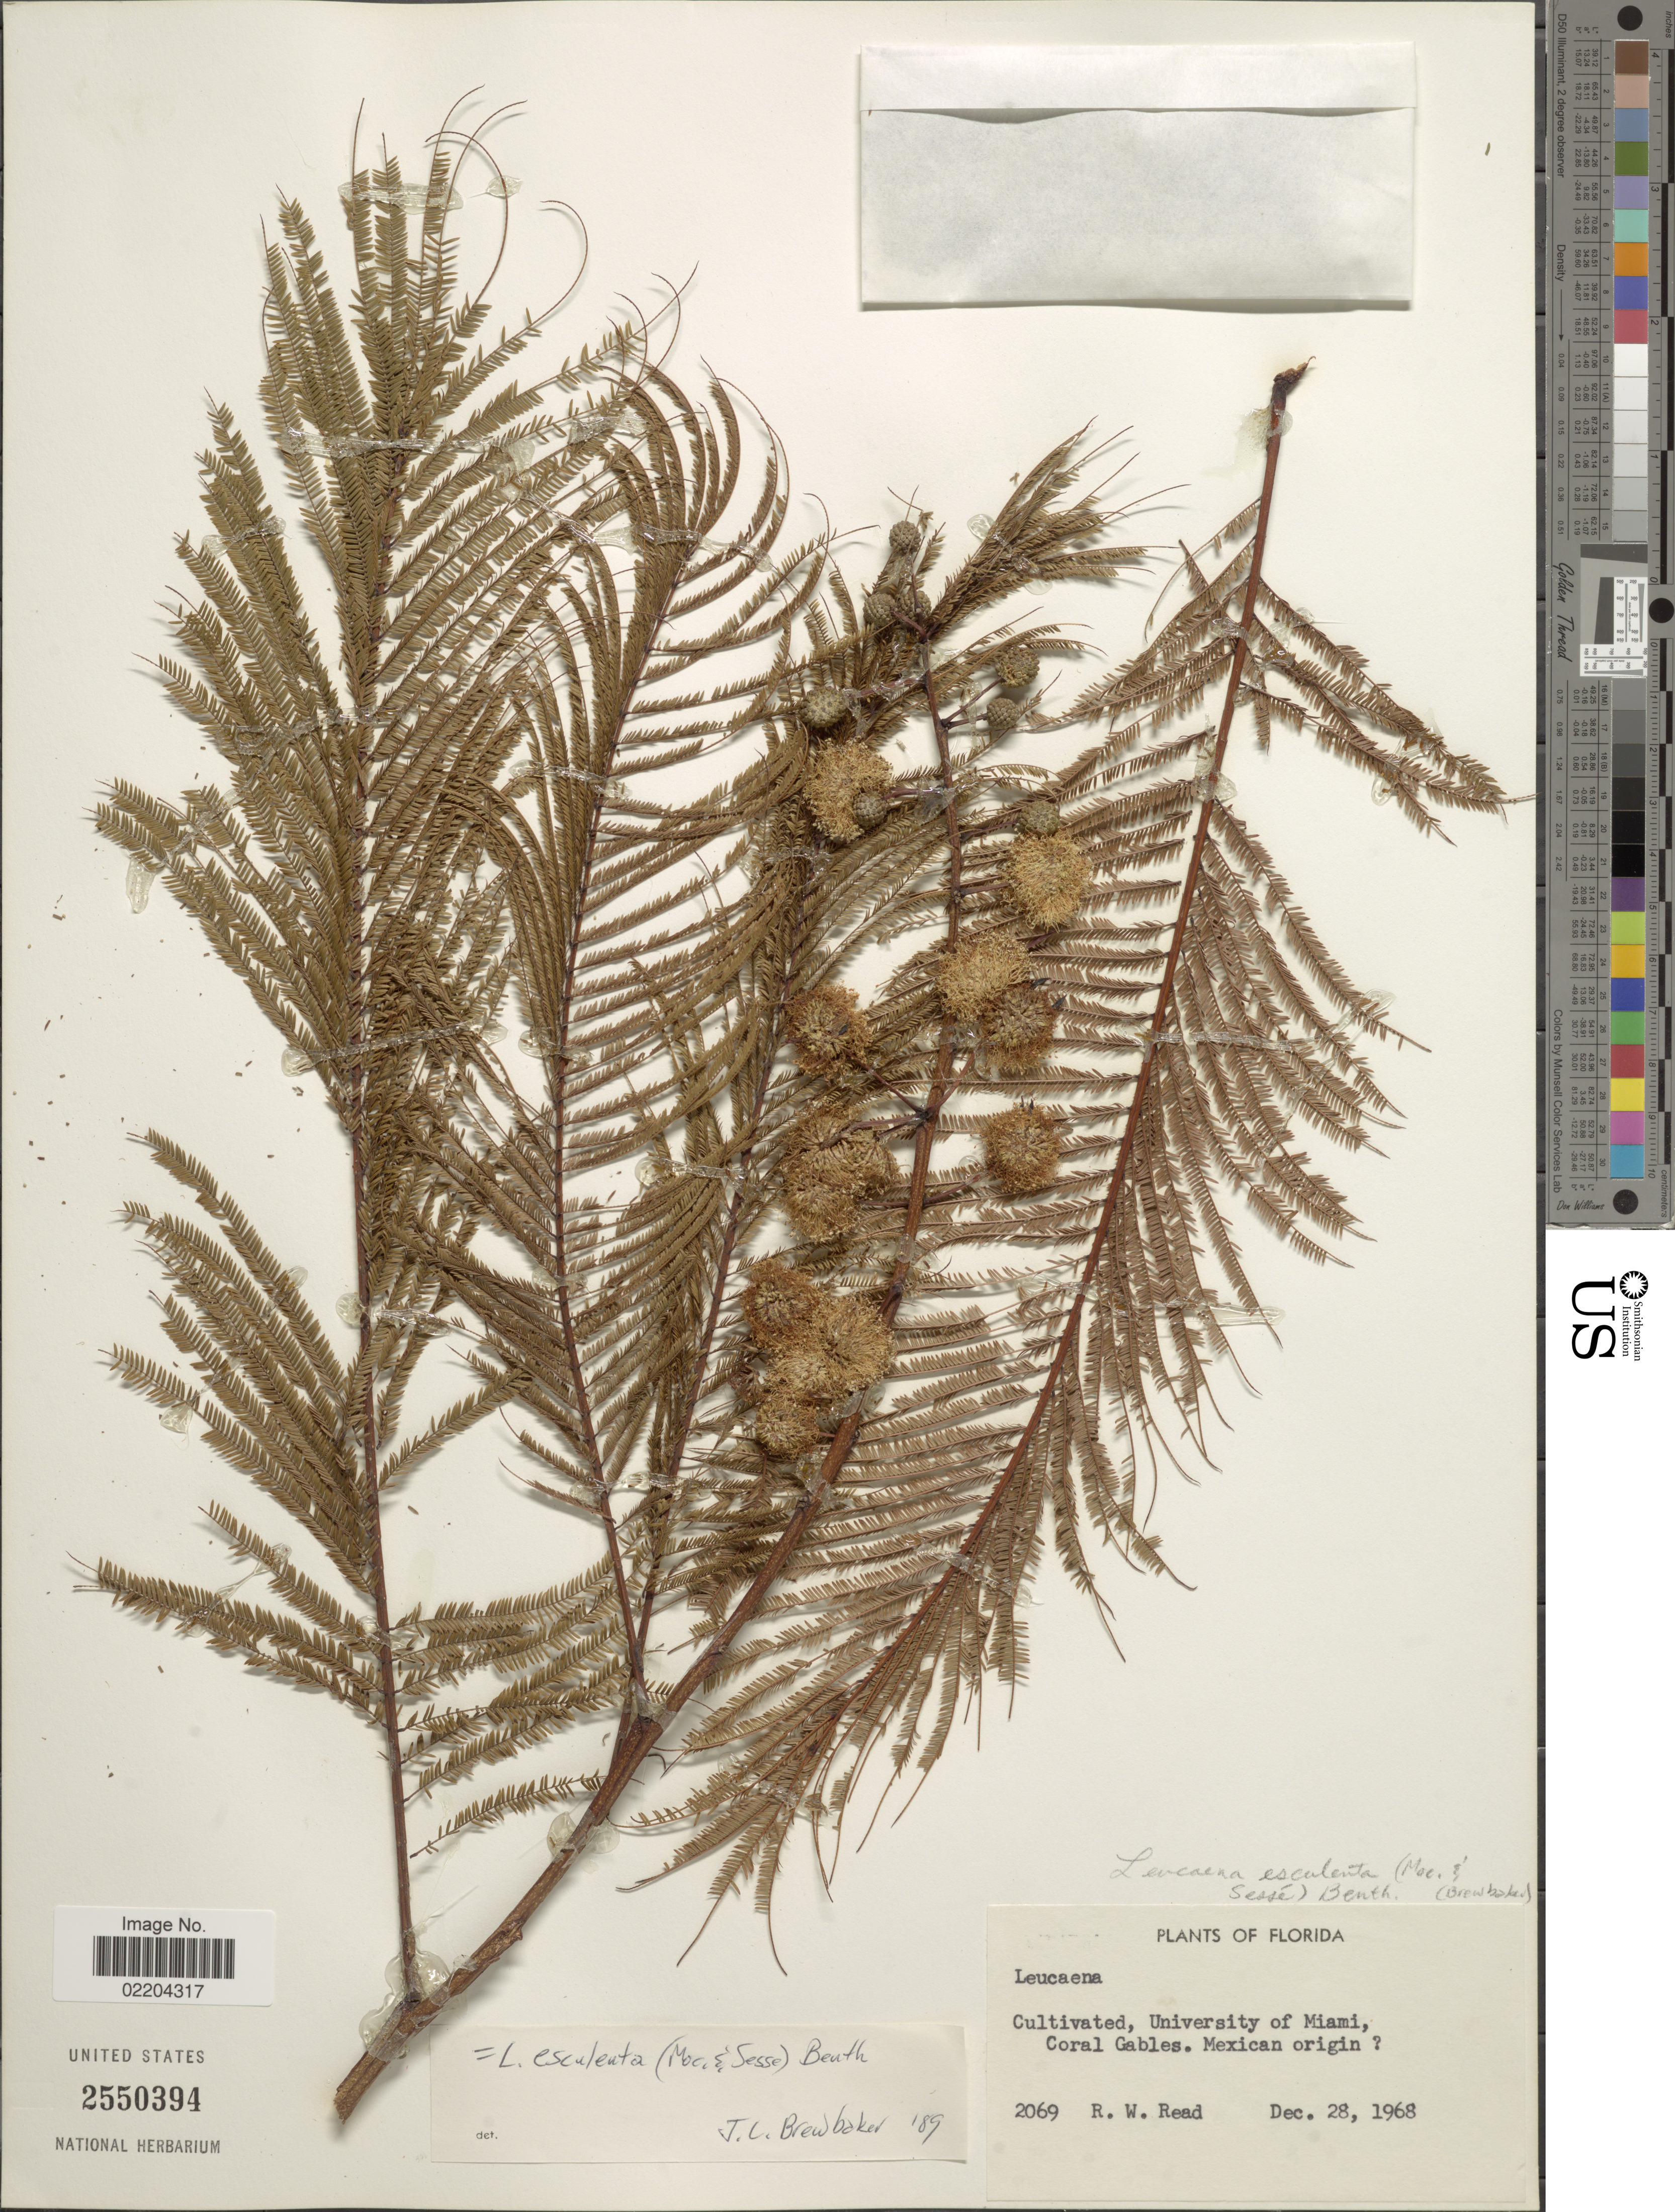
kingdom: Plantae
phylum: Tracheophyta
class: Magnoliopsida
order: Fabales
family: Fabaceae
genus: Leucaena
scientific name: Leucaena esculenta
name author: (Moc. & Sessé ex DC.) Benth.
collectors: R. W. Read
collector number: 2069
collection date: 1968-12-28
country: United States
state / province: Florida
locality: University of Miami, Coral Gables,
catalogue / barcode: US 2550394